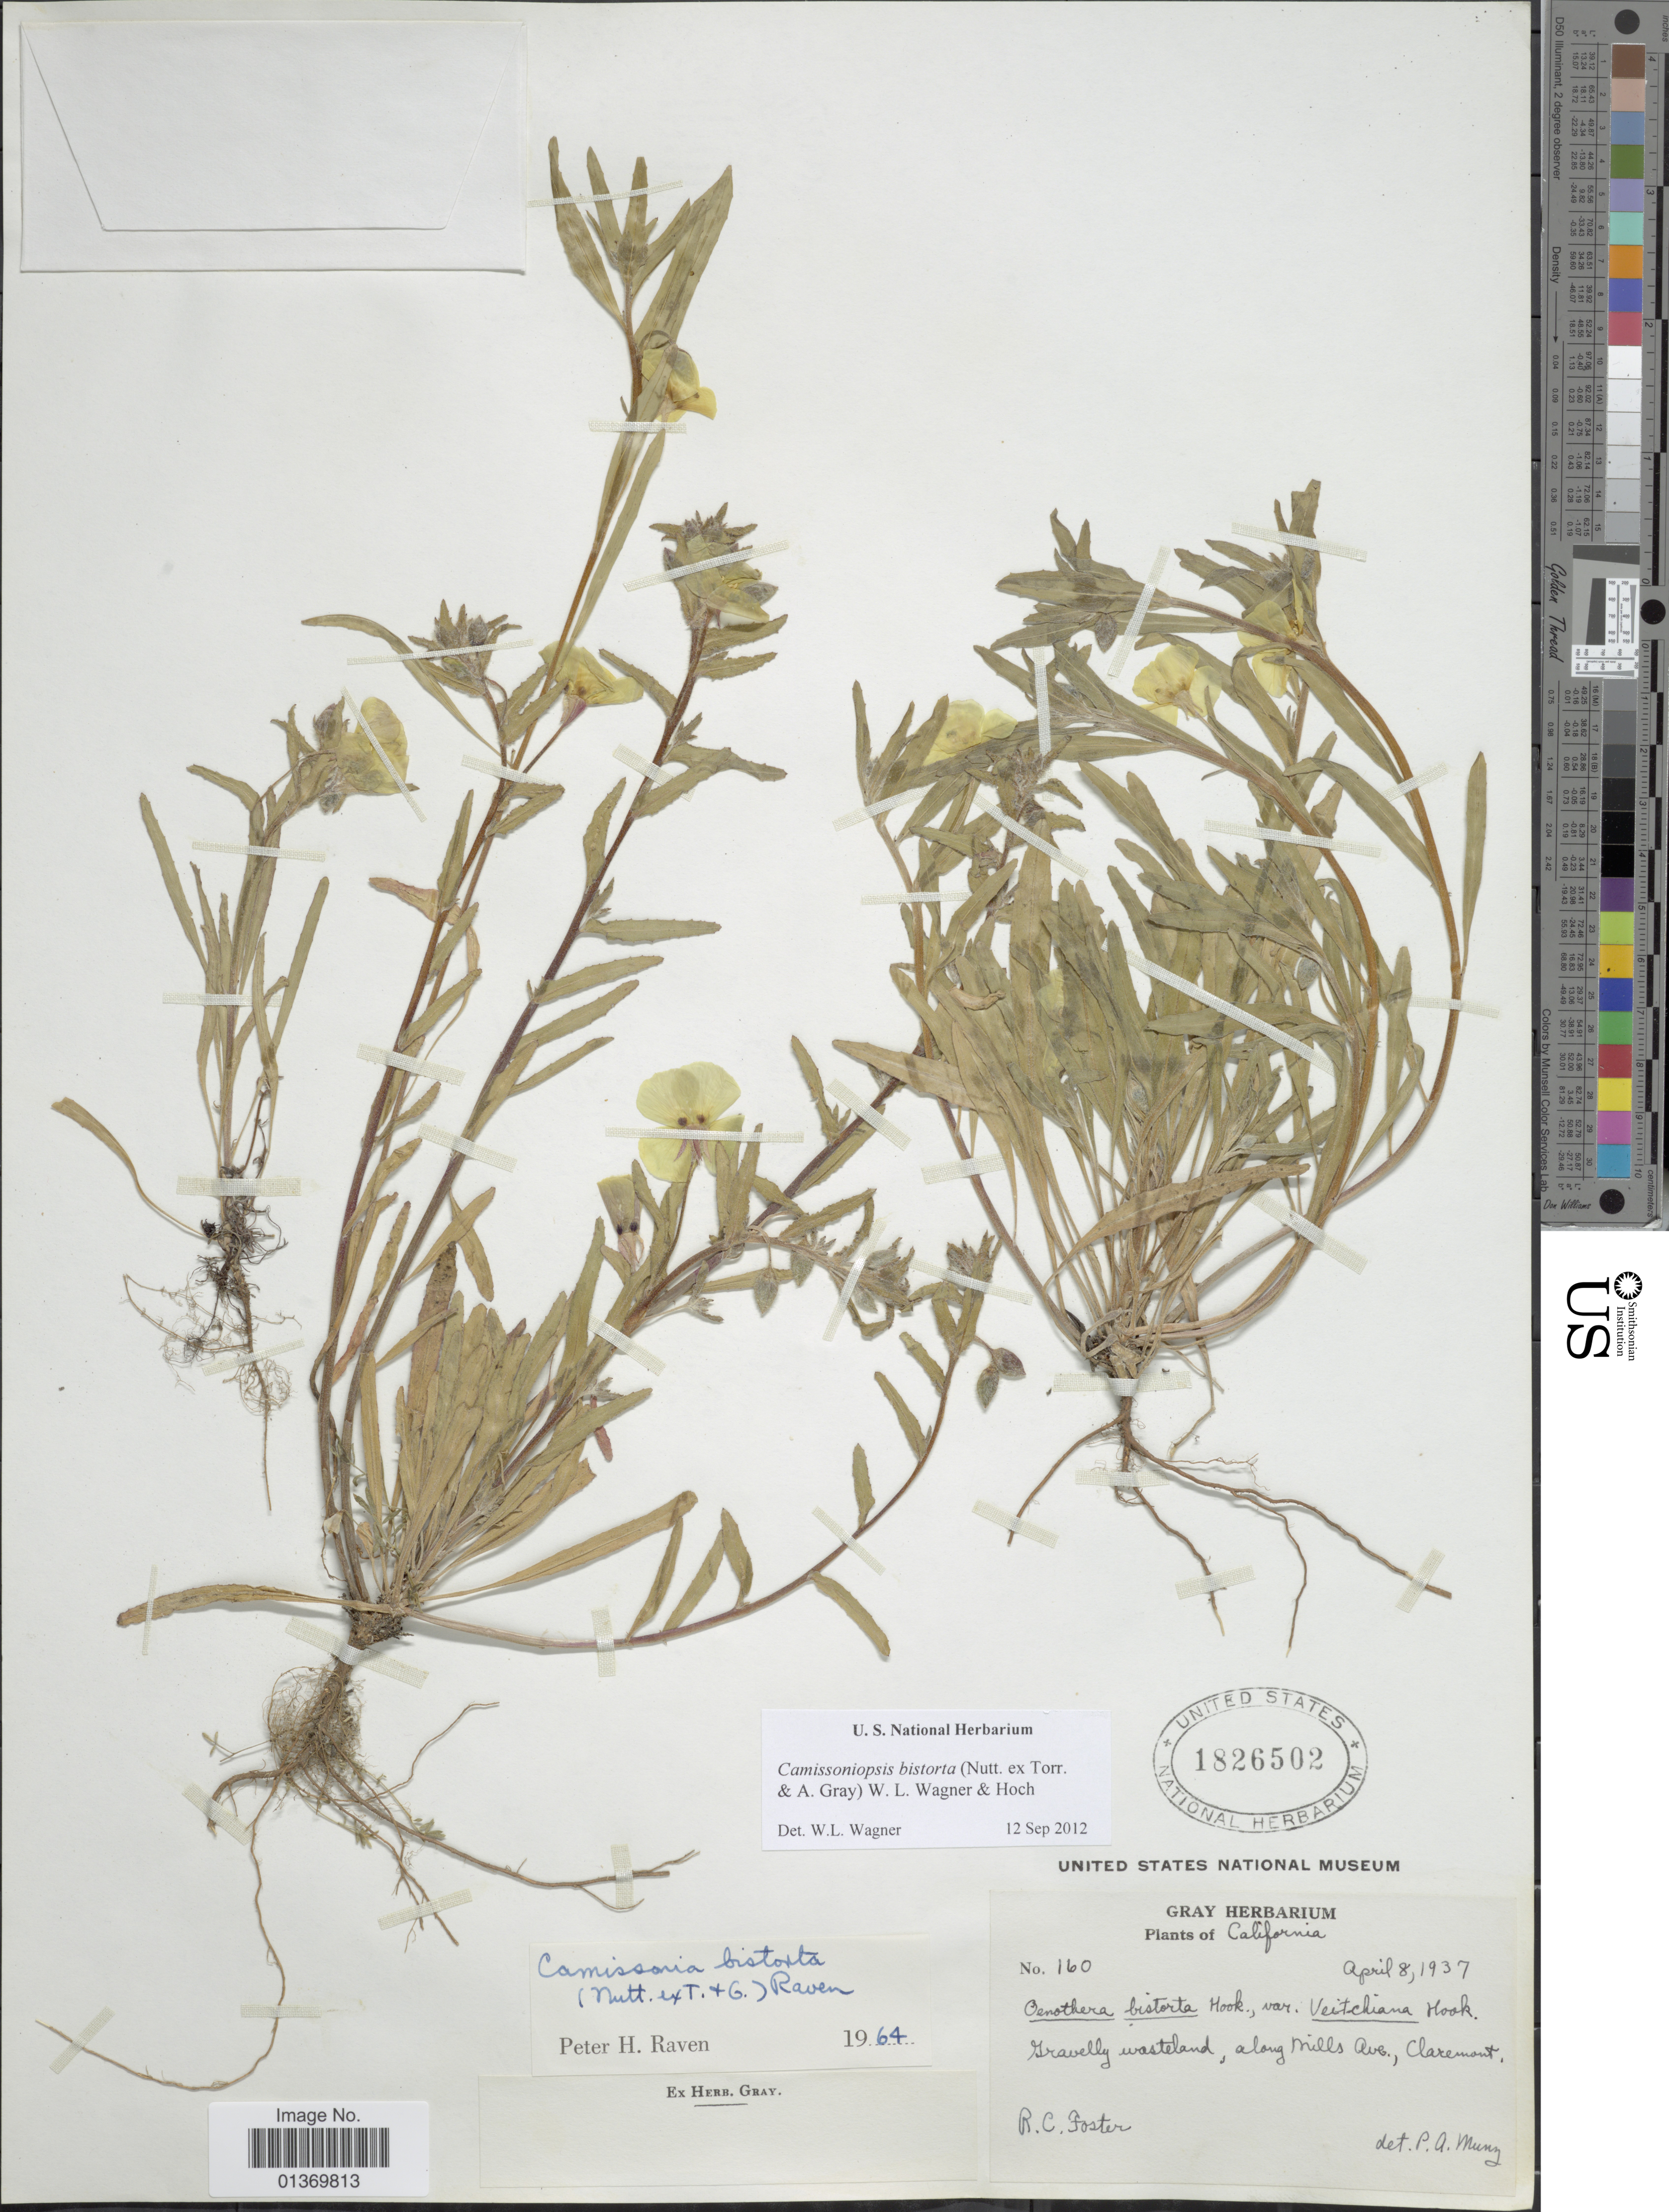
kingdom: Plantae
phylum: Tracheophyta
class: Magnoliopsida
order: Myrtales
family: Onagraceae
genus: Camissoniopsis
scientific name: Camissoniopsis bistorta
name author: (Nutt. ex Torr. & A. Gray) W.L. Wagner & Hoch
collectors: R. C. Foster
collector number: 160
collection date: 1937-04-08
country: United States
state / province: California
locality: Gravelly wasteland, along Mills Ave., Claremont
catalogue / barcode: US 1826502